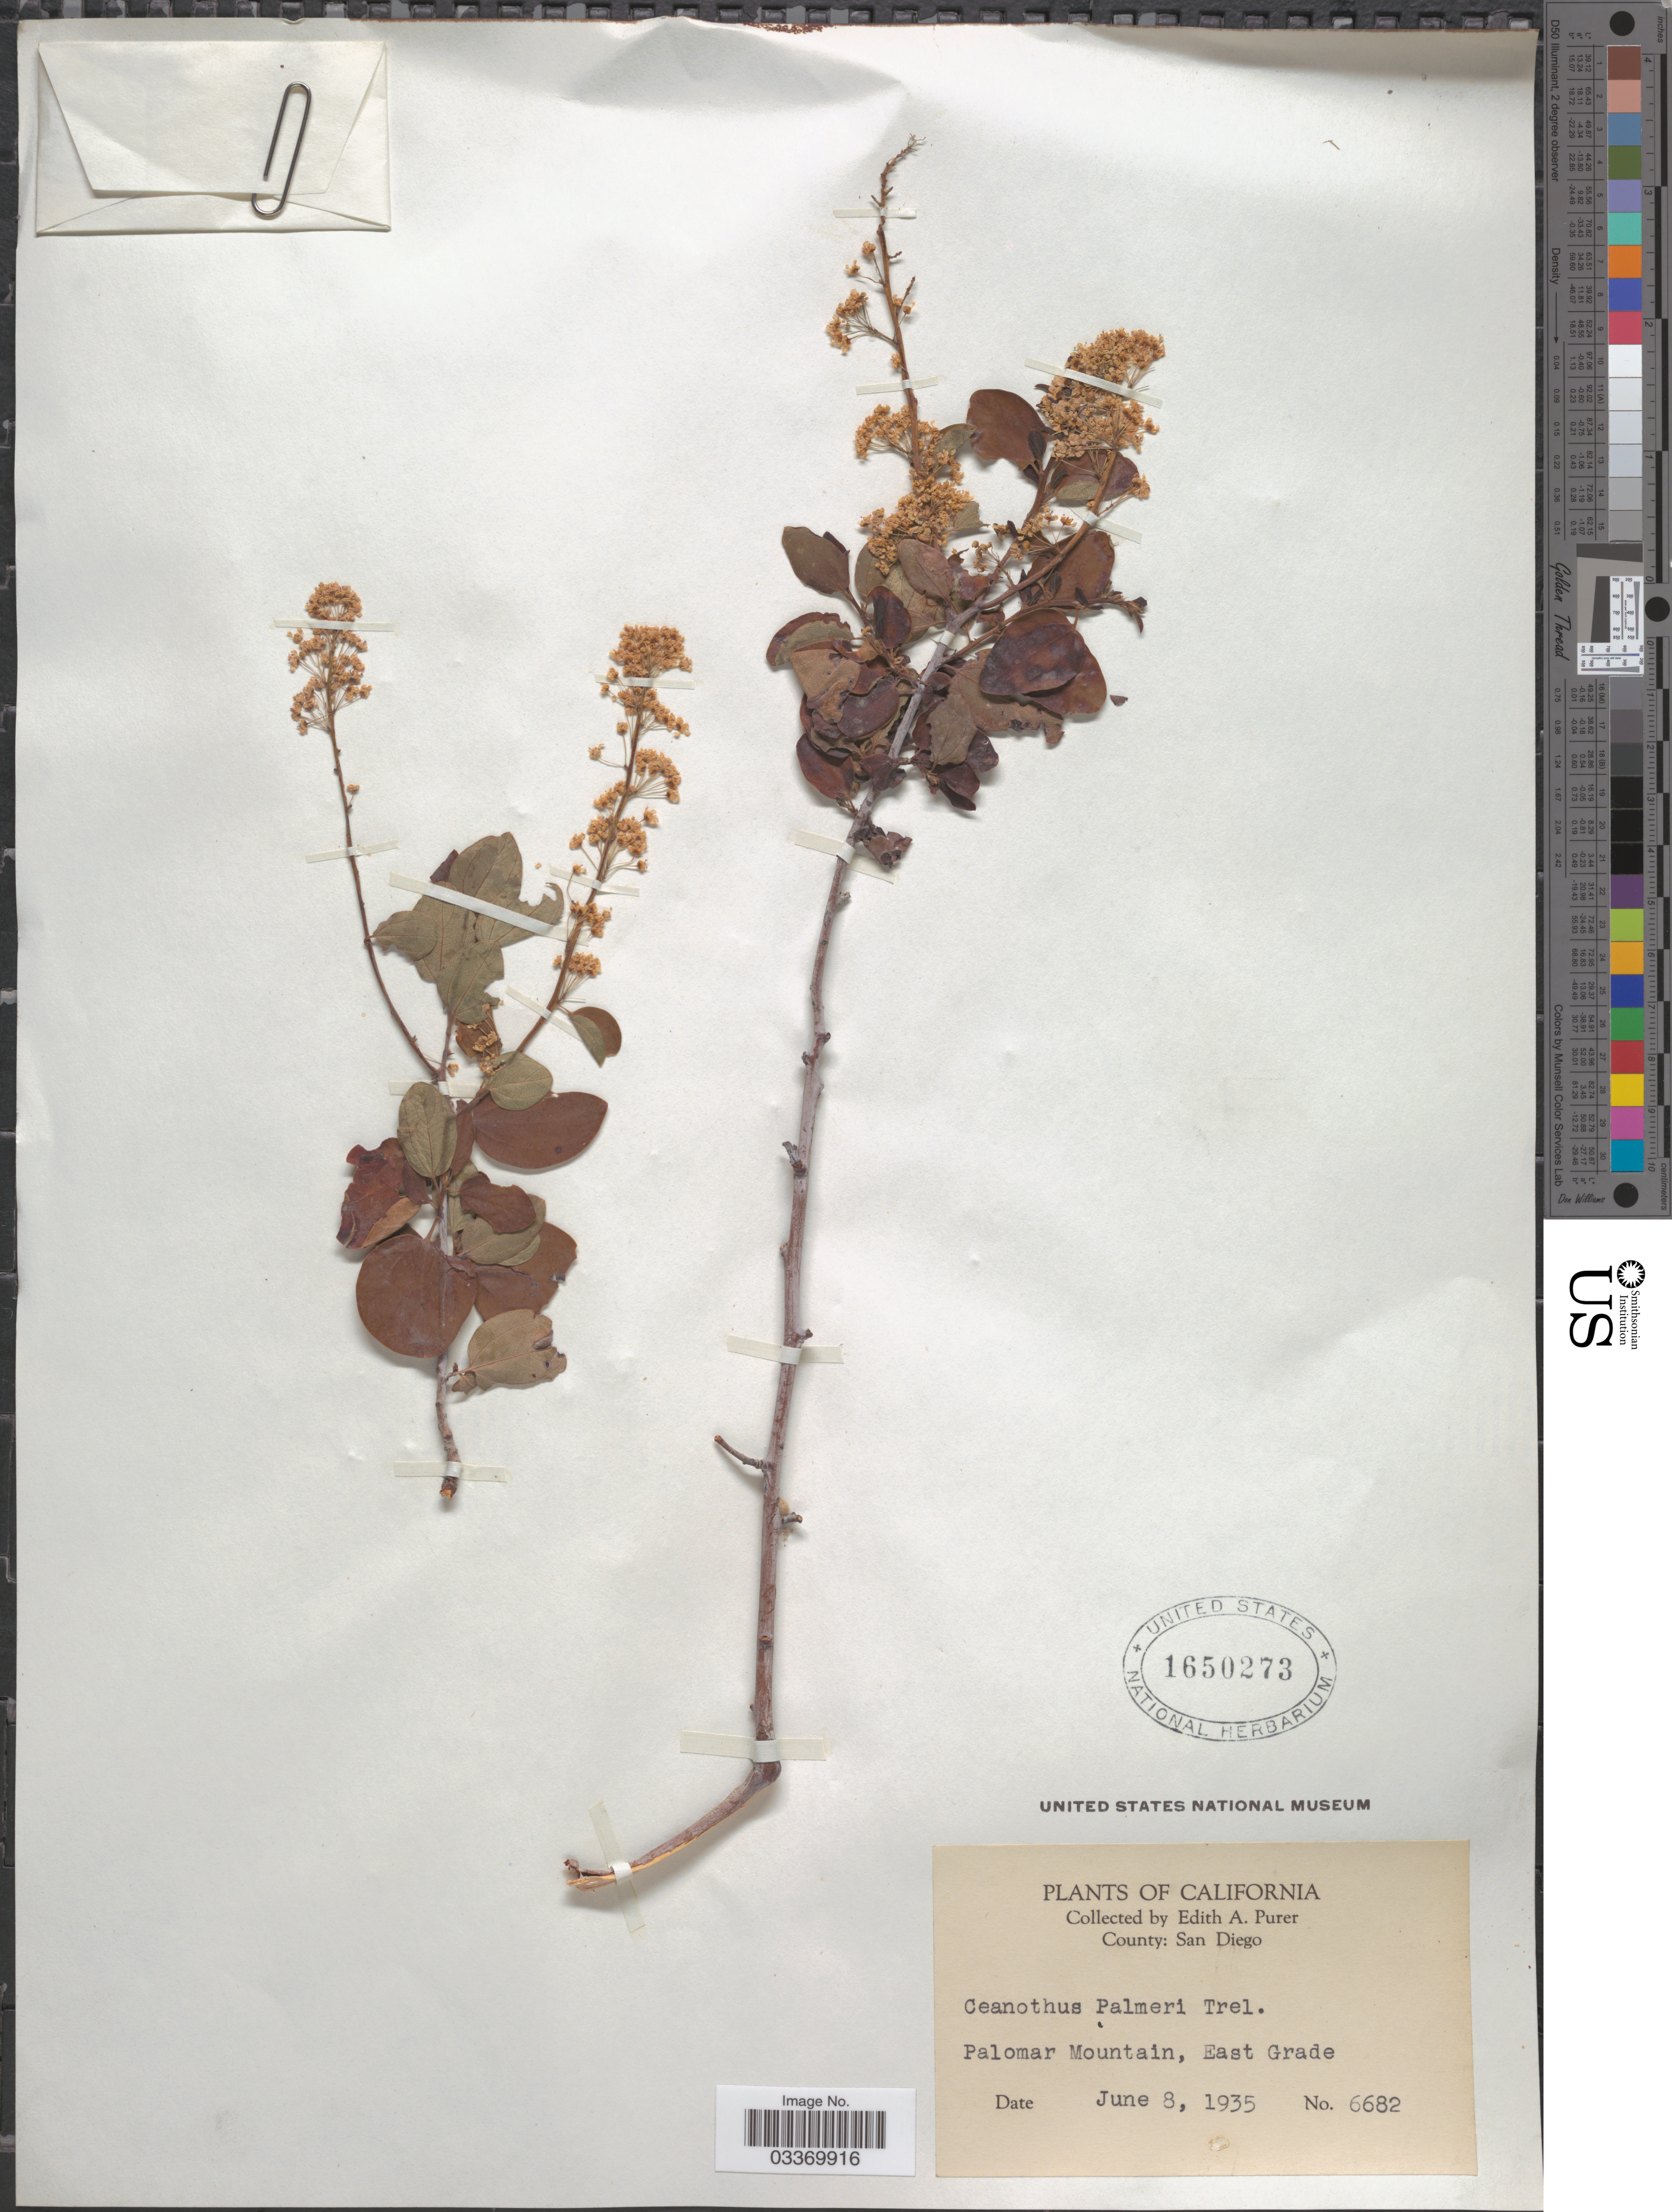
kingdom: Plantae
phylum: Tracheophyta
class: Magnoliopsida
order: Rosales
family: Rhamnaceae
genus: Ceanothus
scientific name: Ceanothus palmeri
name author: Trel.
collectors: E. Purer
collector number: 6682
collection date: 1935-06-08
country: United States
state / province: California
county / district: San Diego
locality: County: San Diego. Palomar Mountain, East Grade.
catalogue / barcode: US 1650273